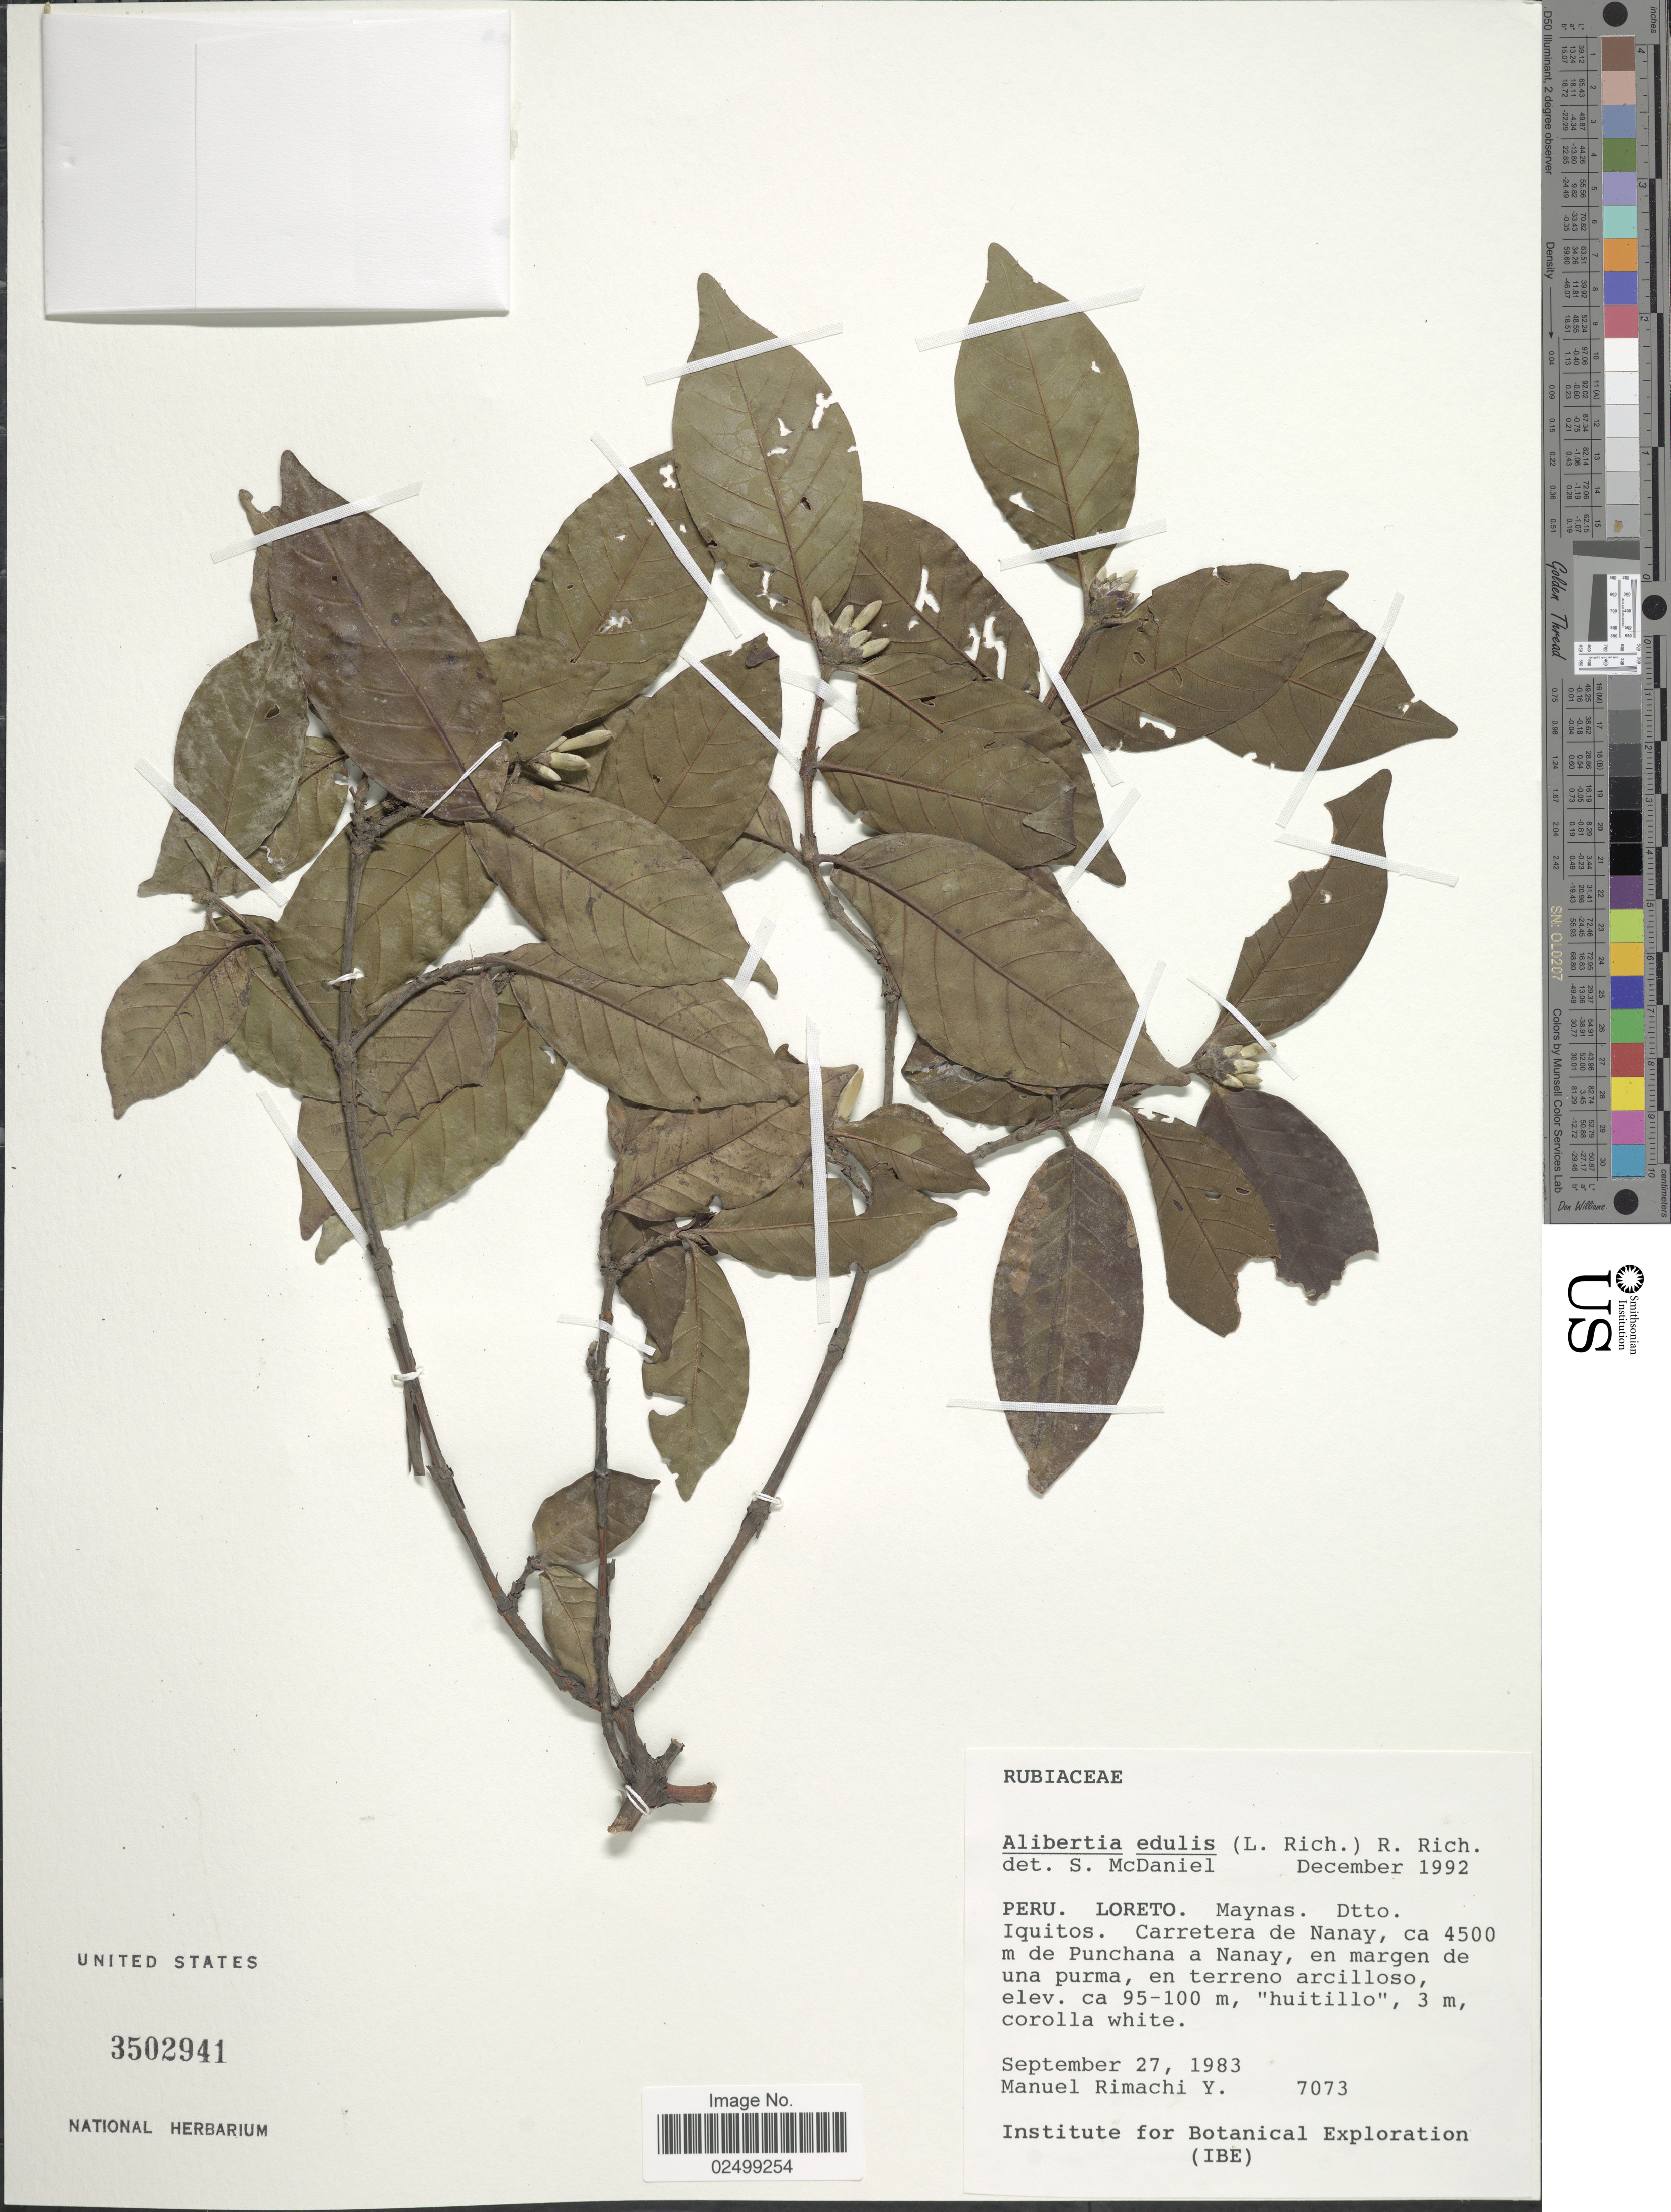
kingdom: Plantae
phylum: Tracheophyta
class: Magnoliopsida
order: Gentianales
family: Rubiaceae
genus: Alibertia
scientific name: Alibertia edulis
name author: (Rich.) A. Rich. ex DC.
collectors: M. Rimachi Y.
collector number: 7073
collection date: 1983-09-27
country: Peru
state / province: Loreto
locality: Maynas Dtto Iquitos. Carretera de Nanay, ca 4500 m de Punchana a Nanau, en margen de una purma, en terreno arcilloso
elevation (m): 95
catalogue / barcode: US 3502941